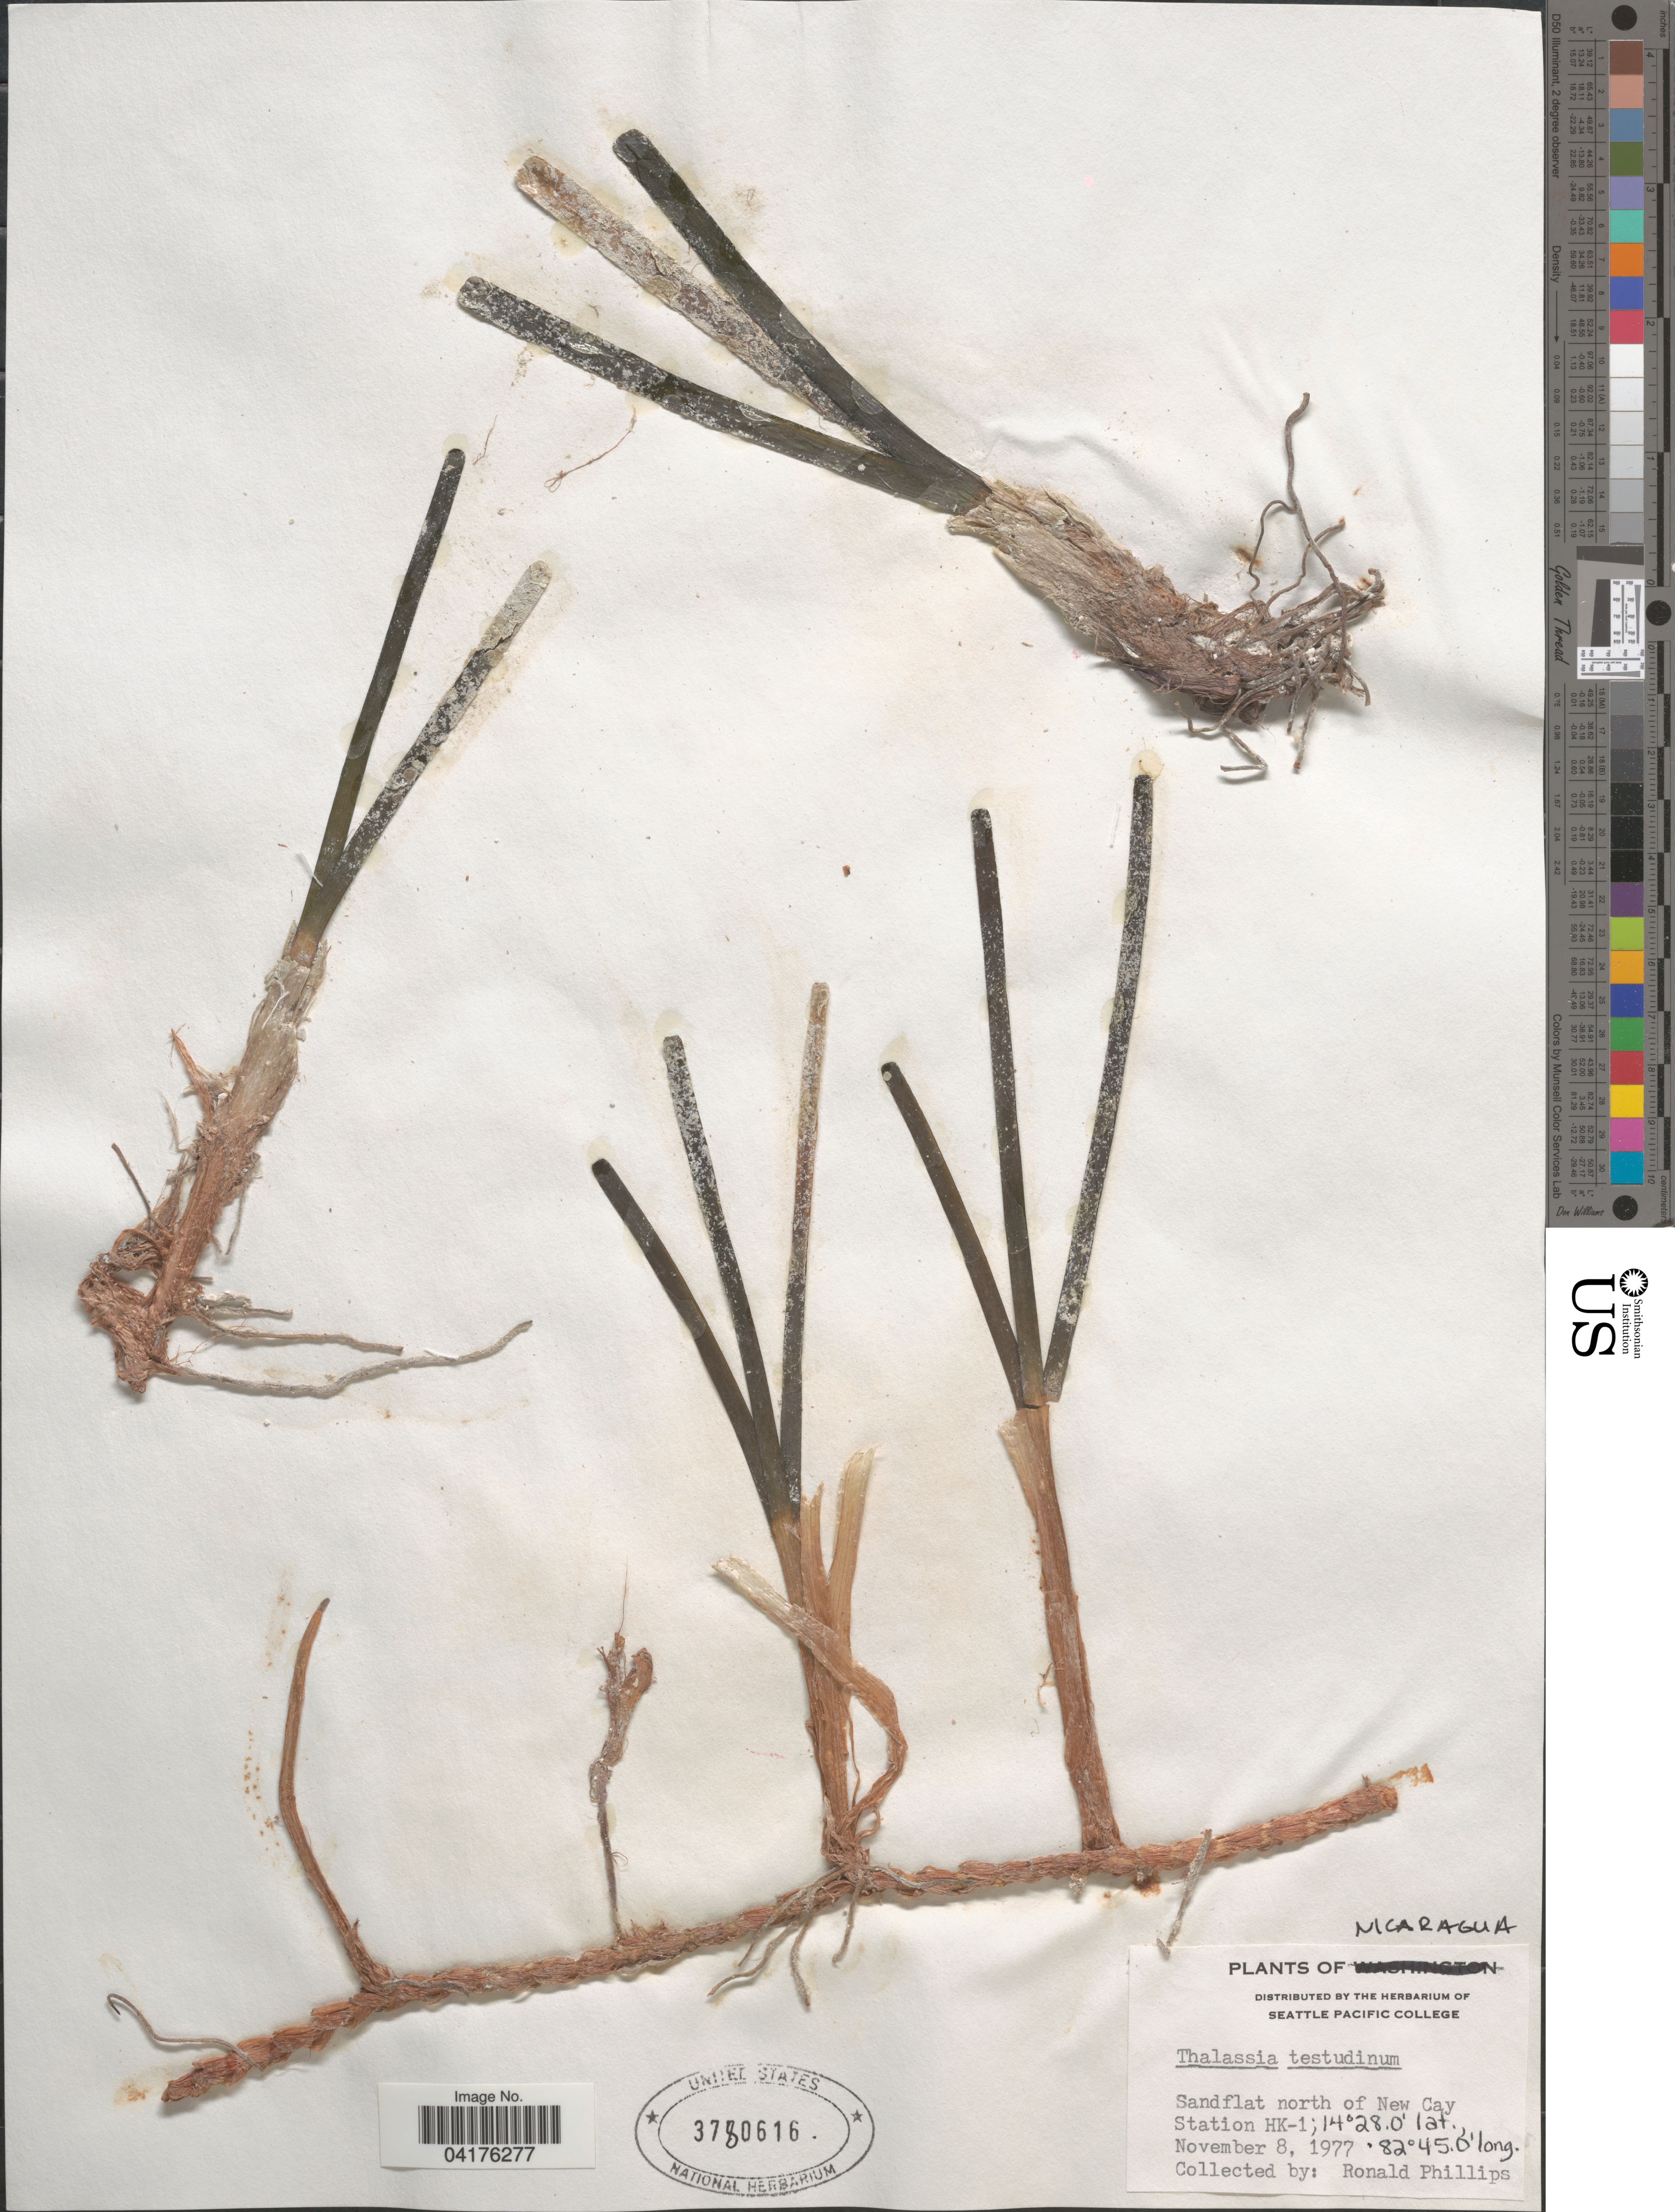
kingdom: Plantae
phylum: Tracheophyta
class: Liliopsida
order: Alismatales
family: Hydrocharitaceae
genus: Thalassia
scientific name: Thalassia testudinum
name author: Banks & Sol. ex K.D. Koenig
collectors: R. C. Phillips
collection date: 1977-11-08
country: Nicaragua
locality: Sandflat north of New Cay Station HK-1.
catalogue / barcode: US 3780616